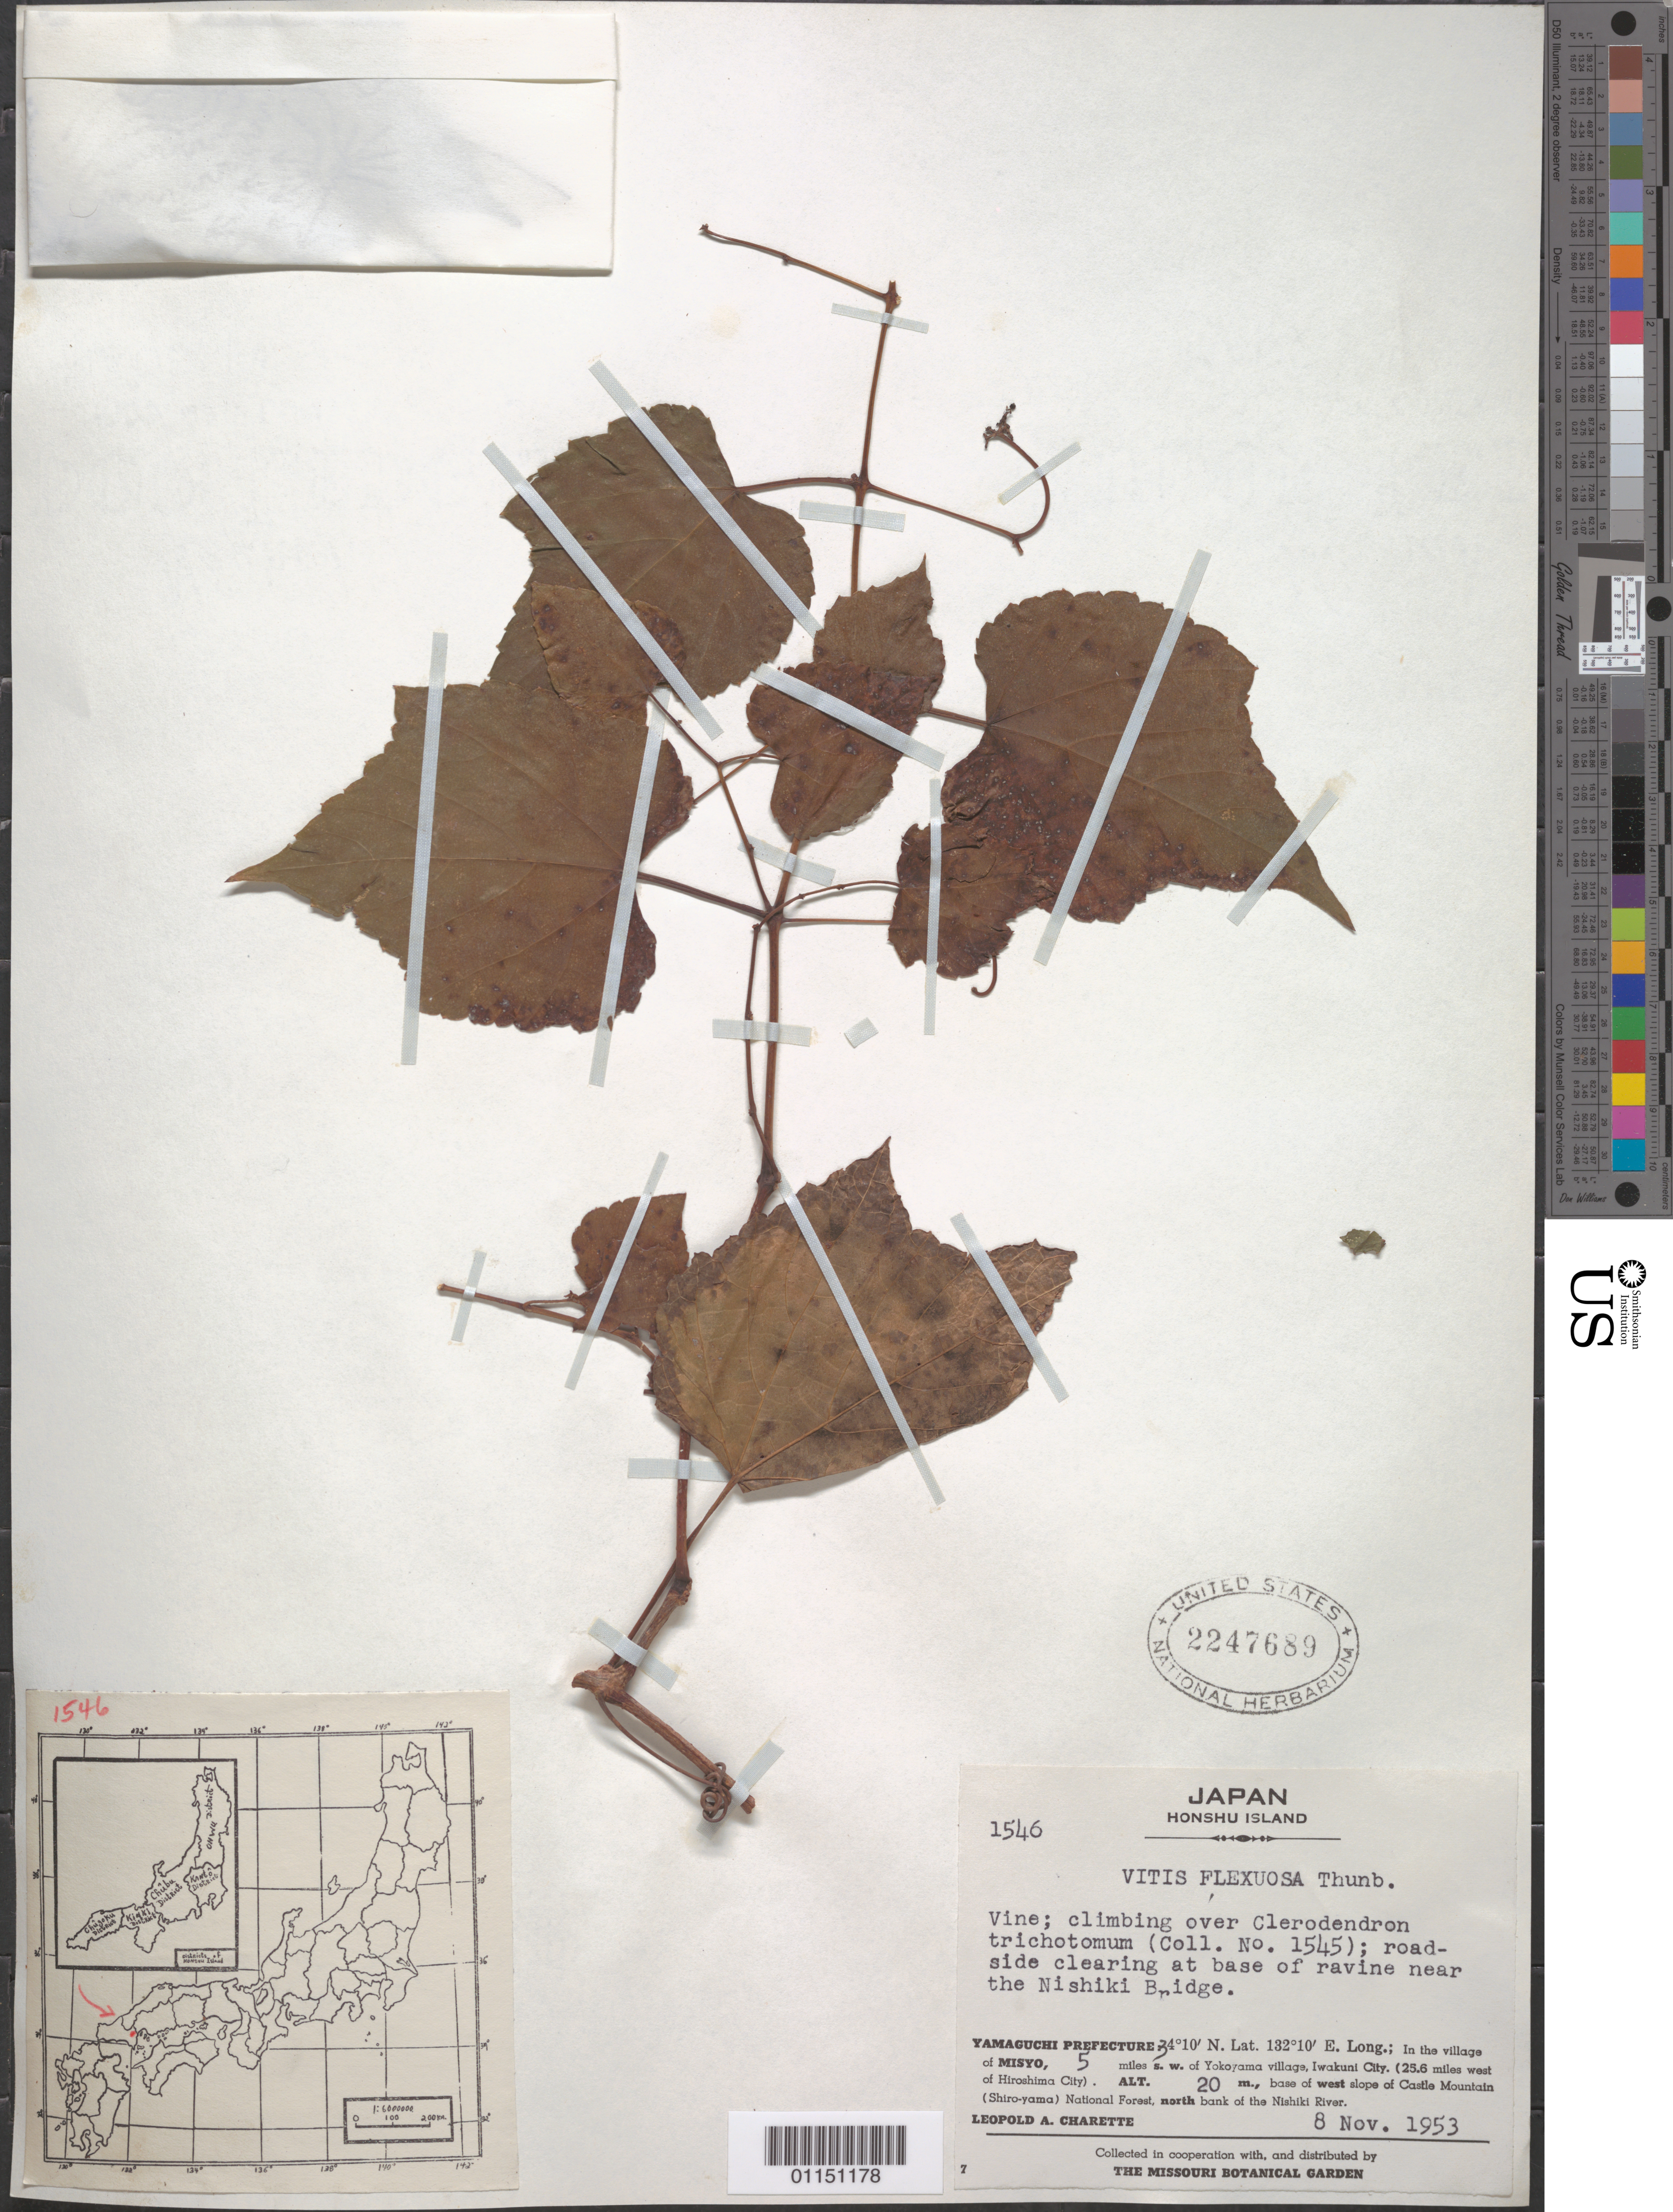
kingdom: Plantae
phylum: Tracheophyta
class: Magnoliopsida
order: Vitales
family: Vitaceae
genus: Vitis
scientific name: Vitis flexuosa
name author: Thunb.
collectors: L. A. Charette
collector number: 1546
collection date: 1953-11-08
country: Japan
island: Honshu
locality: In the village of Misyo.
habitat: Roadside clearing at base of ravine. Vine, climber.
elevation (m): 20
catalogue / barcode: US 2247689